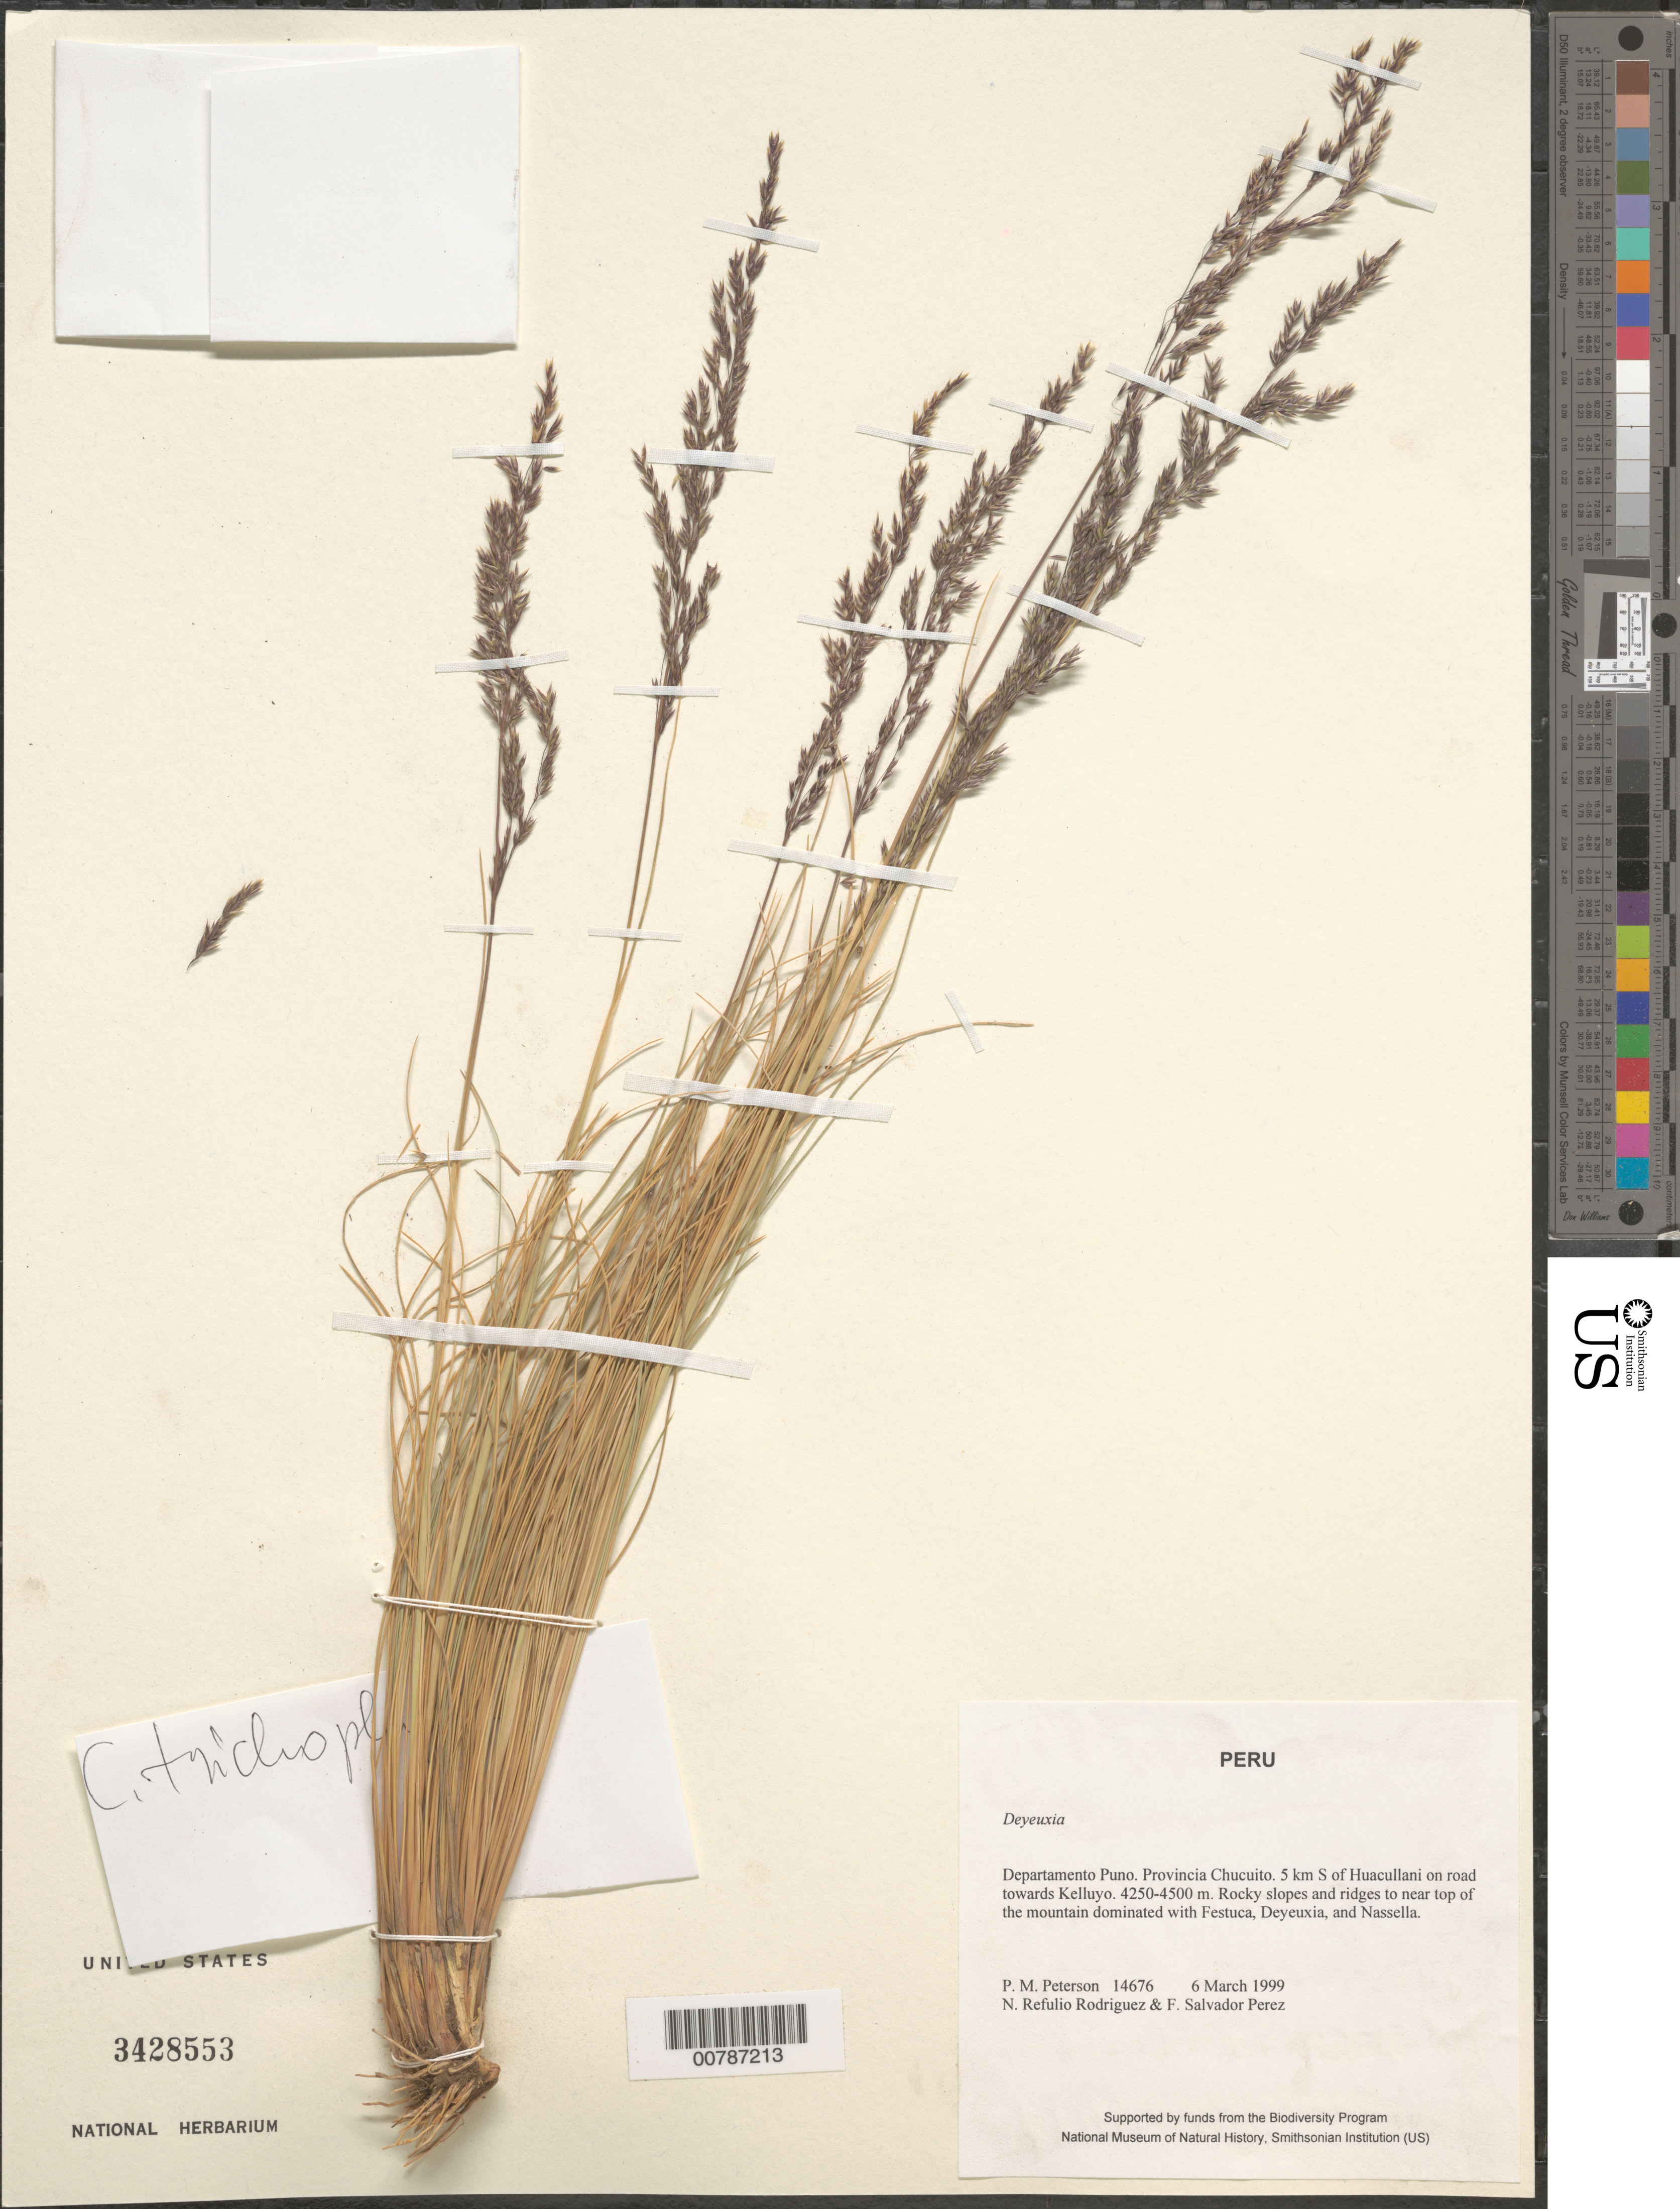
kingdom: Plantae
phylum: Tracheophyta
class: Liliopsida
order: Poales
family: Poaceae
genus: Calamagrostis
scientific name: Calamagrostis sp.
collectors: P. M. Peterson, N. Refulio-Rodríguez & F. Salvador Perez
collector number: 14676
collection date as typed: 06 Mar 1999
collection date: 1999-03-06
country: Peru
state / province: Puno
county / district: Chucuito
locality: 5 km S of Huacullani on road towards Kelluyo.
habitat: Rocky slopes and ridges to near top of the mountain dominated with Festuca, Deyeuxia and Nassella.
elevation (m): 4250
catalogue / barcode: US 3428553